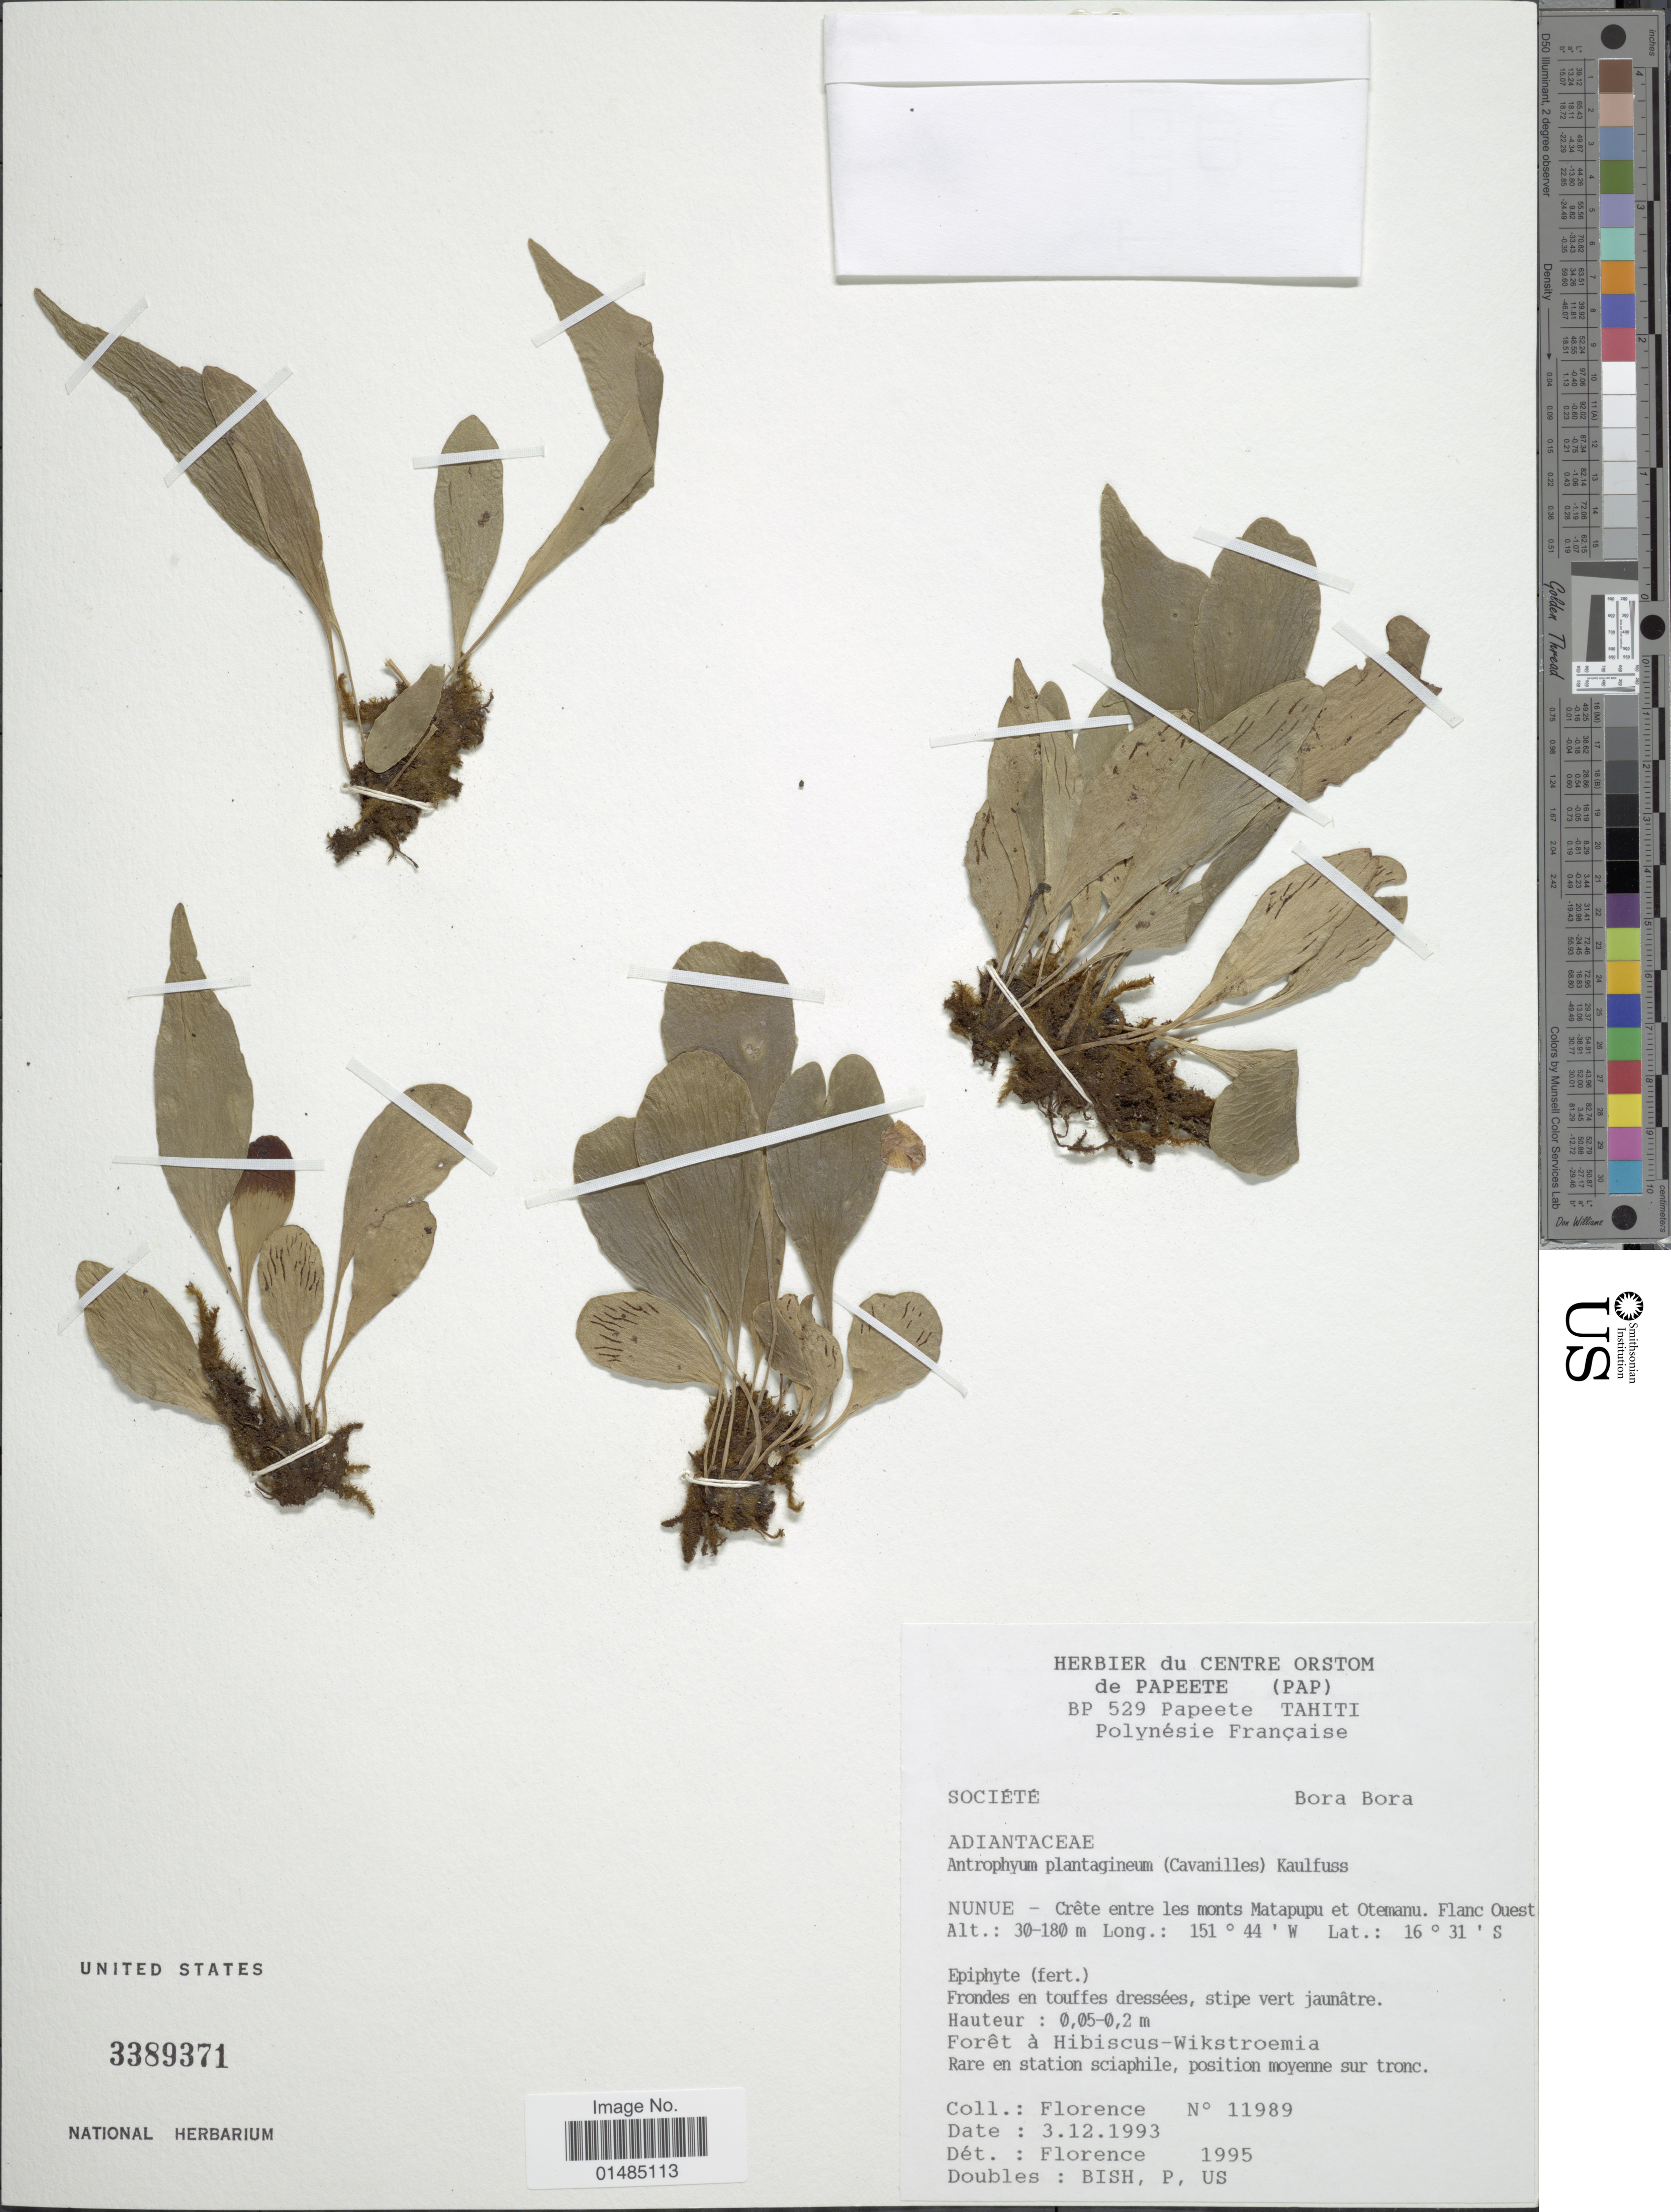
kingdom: Plantae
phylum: Tracheophyta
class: Polypodiopsida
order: Polypodiales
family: Pteridaceae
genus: Antrophyum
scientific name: Antrophyum plantagineum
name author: (Cav.) Kaulf.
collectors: -. Florence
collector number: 11989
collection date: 1993-12-03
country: French Polynesia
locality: Société, Nunue- Crete entre les monts Matapupu et Otemanu, Flanc quest.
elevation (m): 30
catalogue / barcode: US 3389371